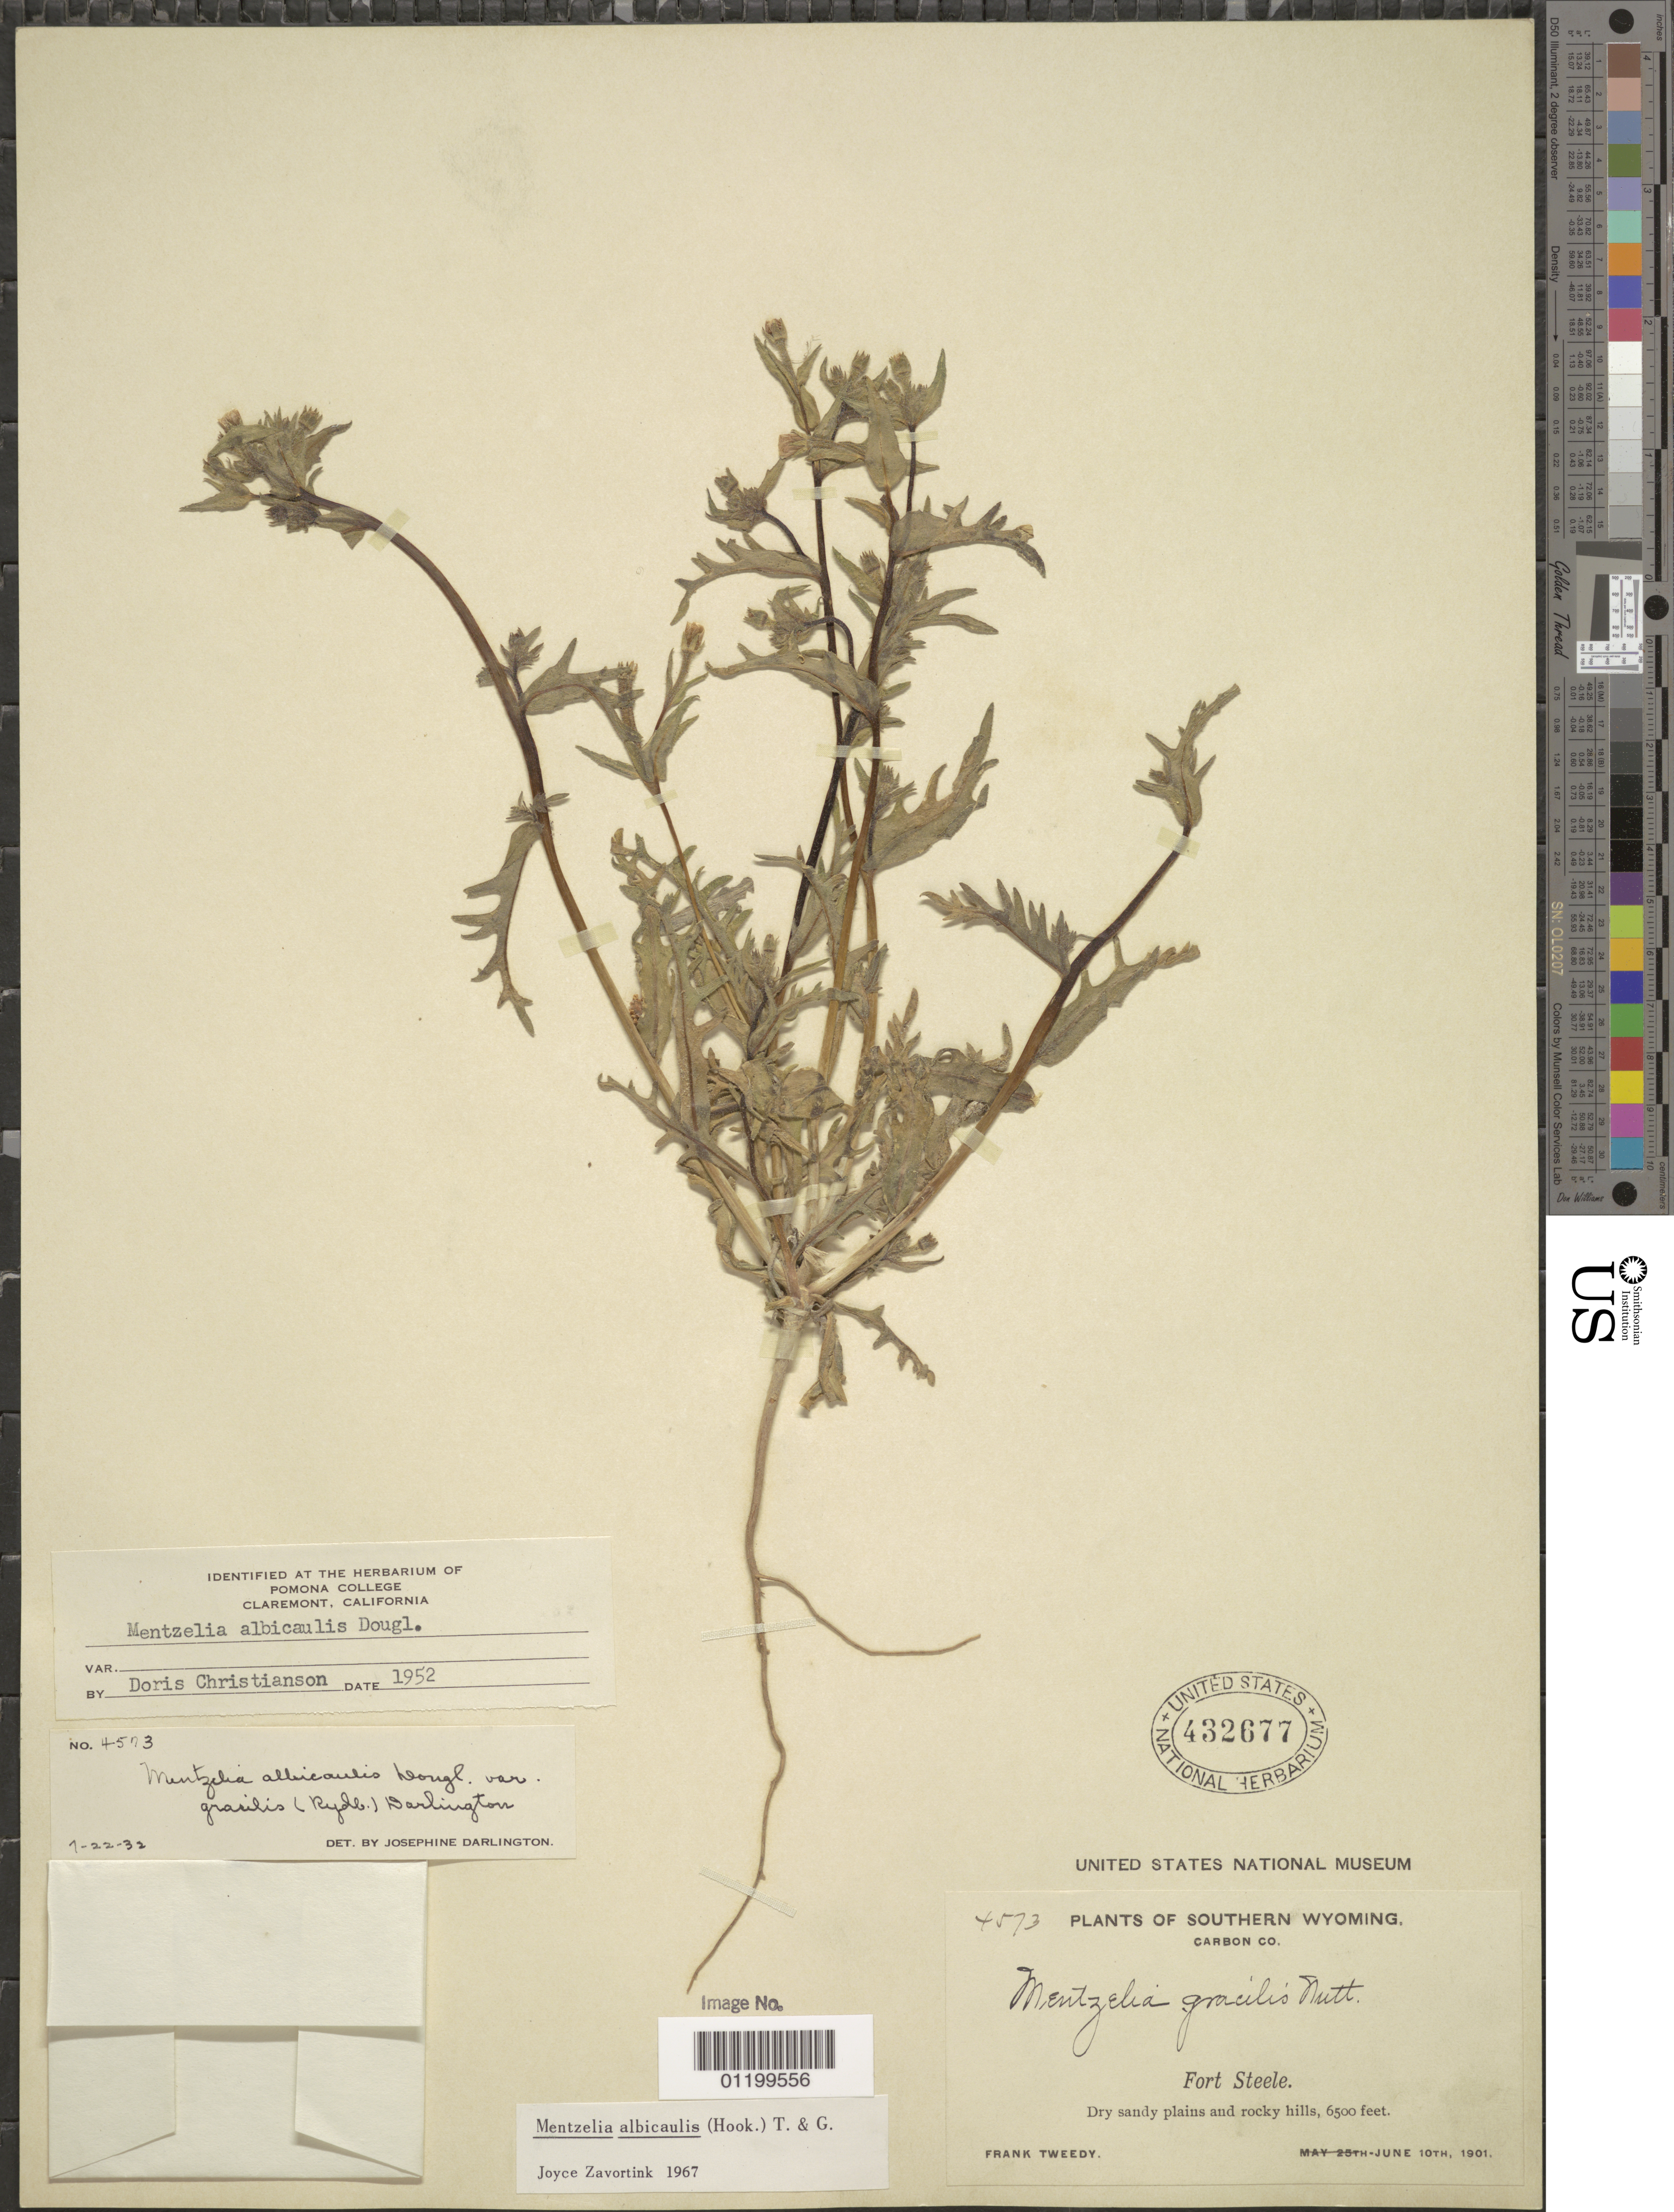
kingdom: Plantae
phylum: Tracheophyta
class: Magnoliopsida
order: Cornales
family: Loasaceae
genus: Mentzelia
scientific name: Mentzelia albicaulis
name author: (Douglas ex Hook.) Douglas ex Torr. & A. Gray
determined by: Zavortink, J. E.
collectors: F. Tweedy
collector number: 4573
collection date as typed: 25 May 1901 to 10 Jun 1901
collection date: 1901-05-25/1901-06-10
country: United States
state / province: Wyoming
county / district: Carbon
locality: Fort Steele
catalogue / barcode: US 432677